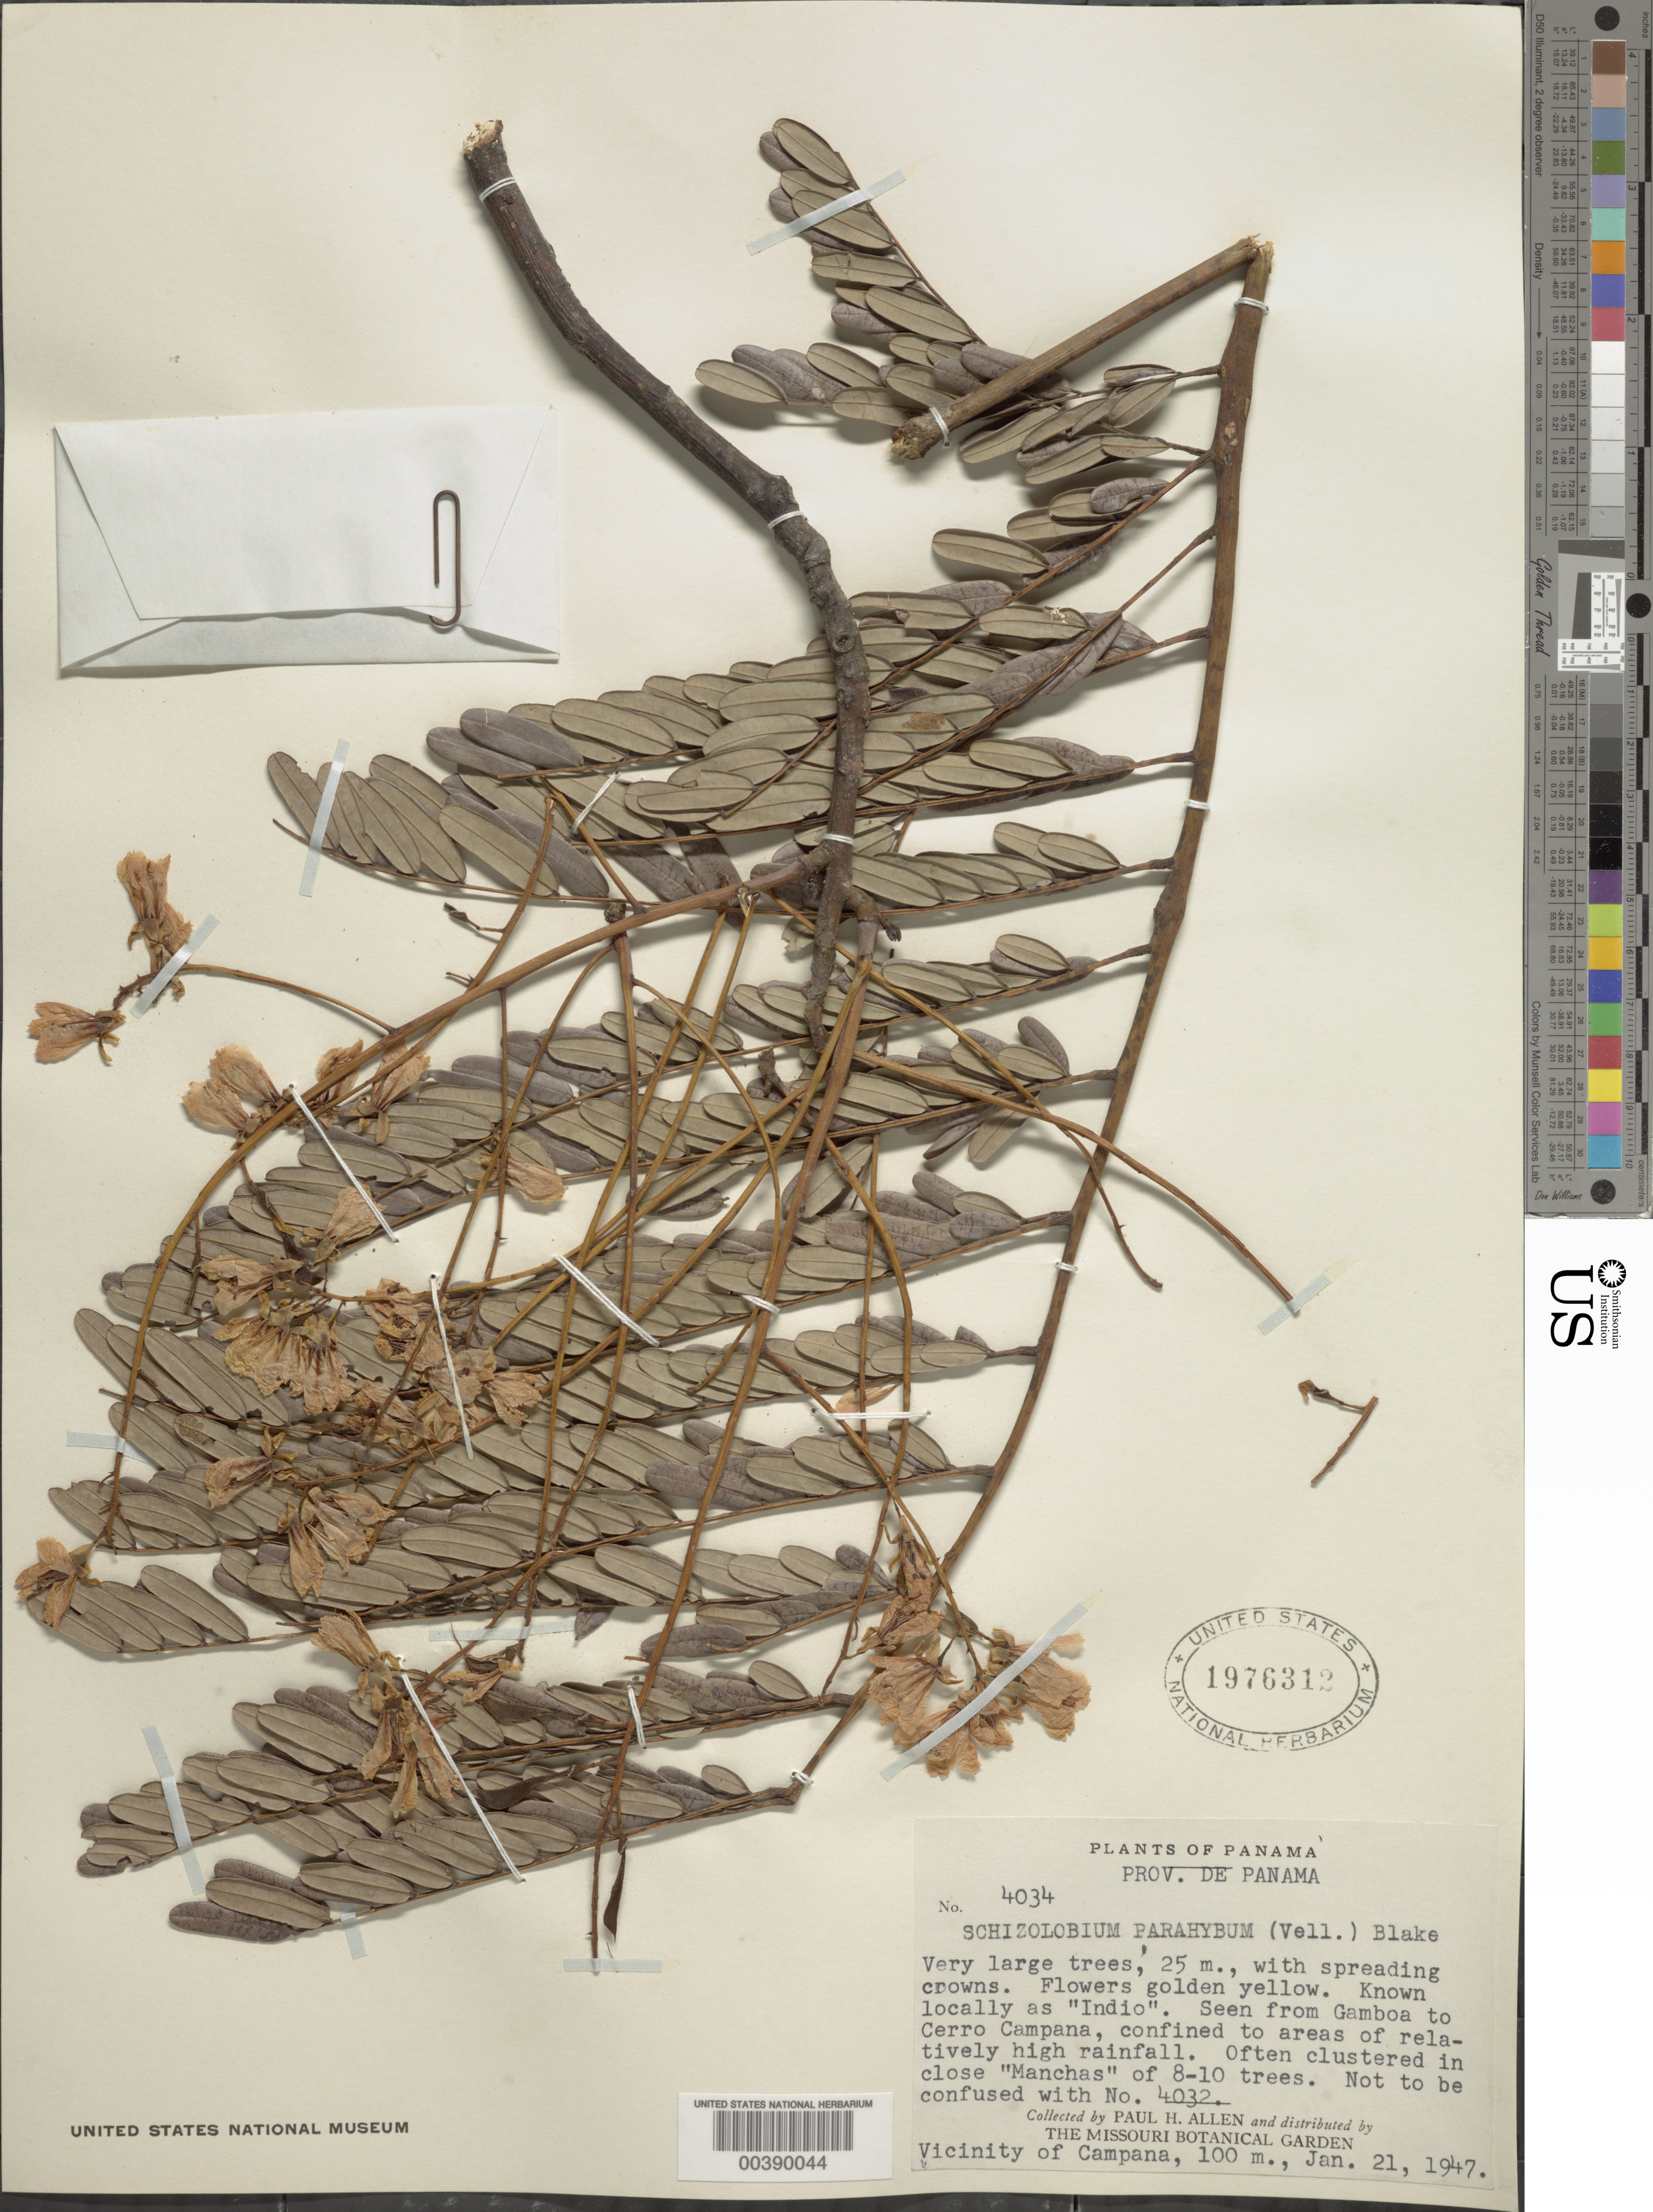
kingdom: Plantae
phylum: Tracheophyta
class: Magnoliopsida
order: Fabales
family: Fabaceae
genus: Schizolobium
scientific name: Schizolobium parahyba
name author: (Vell.) S.F. Blake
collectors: P. H. Allen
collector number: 4034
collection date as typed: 21 Jan 1947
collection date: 1947-01-21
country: Panama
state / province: Panamá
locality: Vicinity of Campana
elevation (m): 100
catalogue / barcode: US 1976312